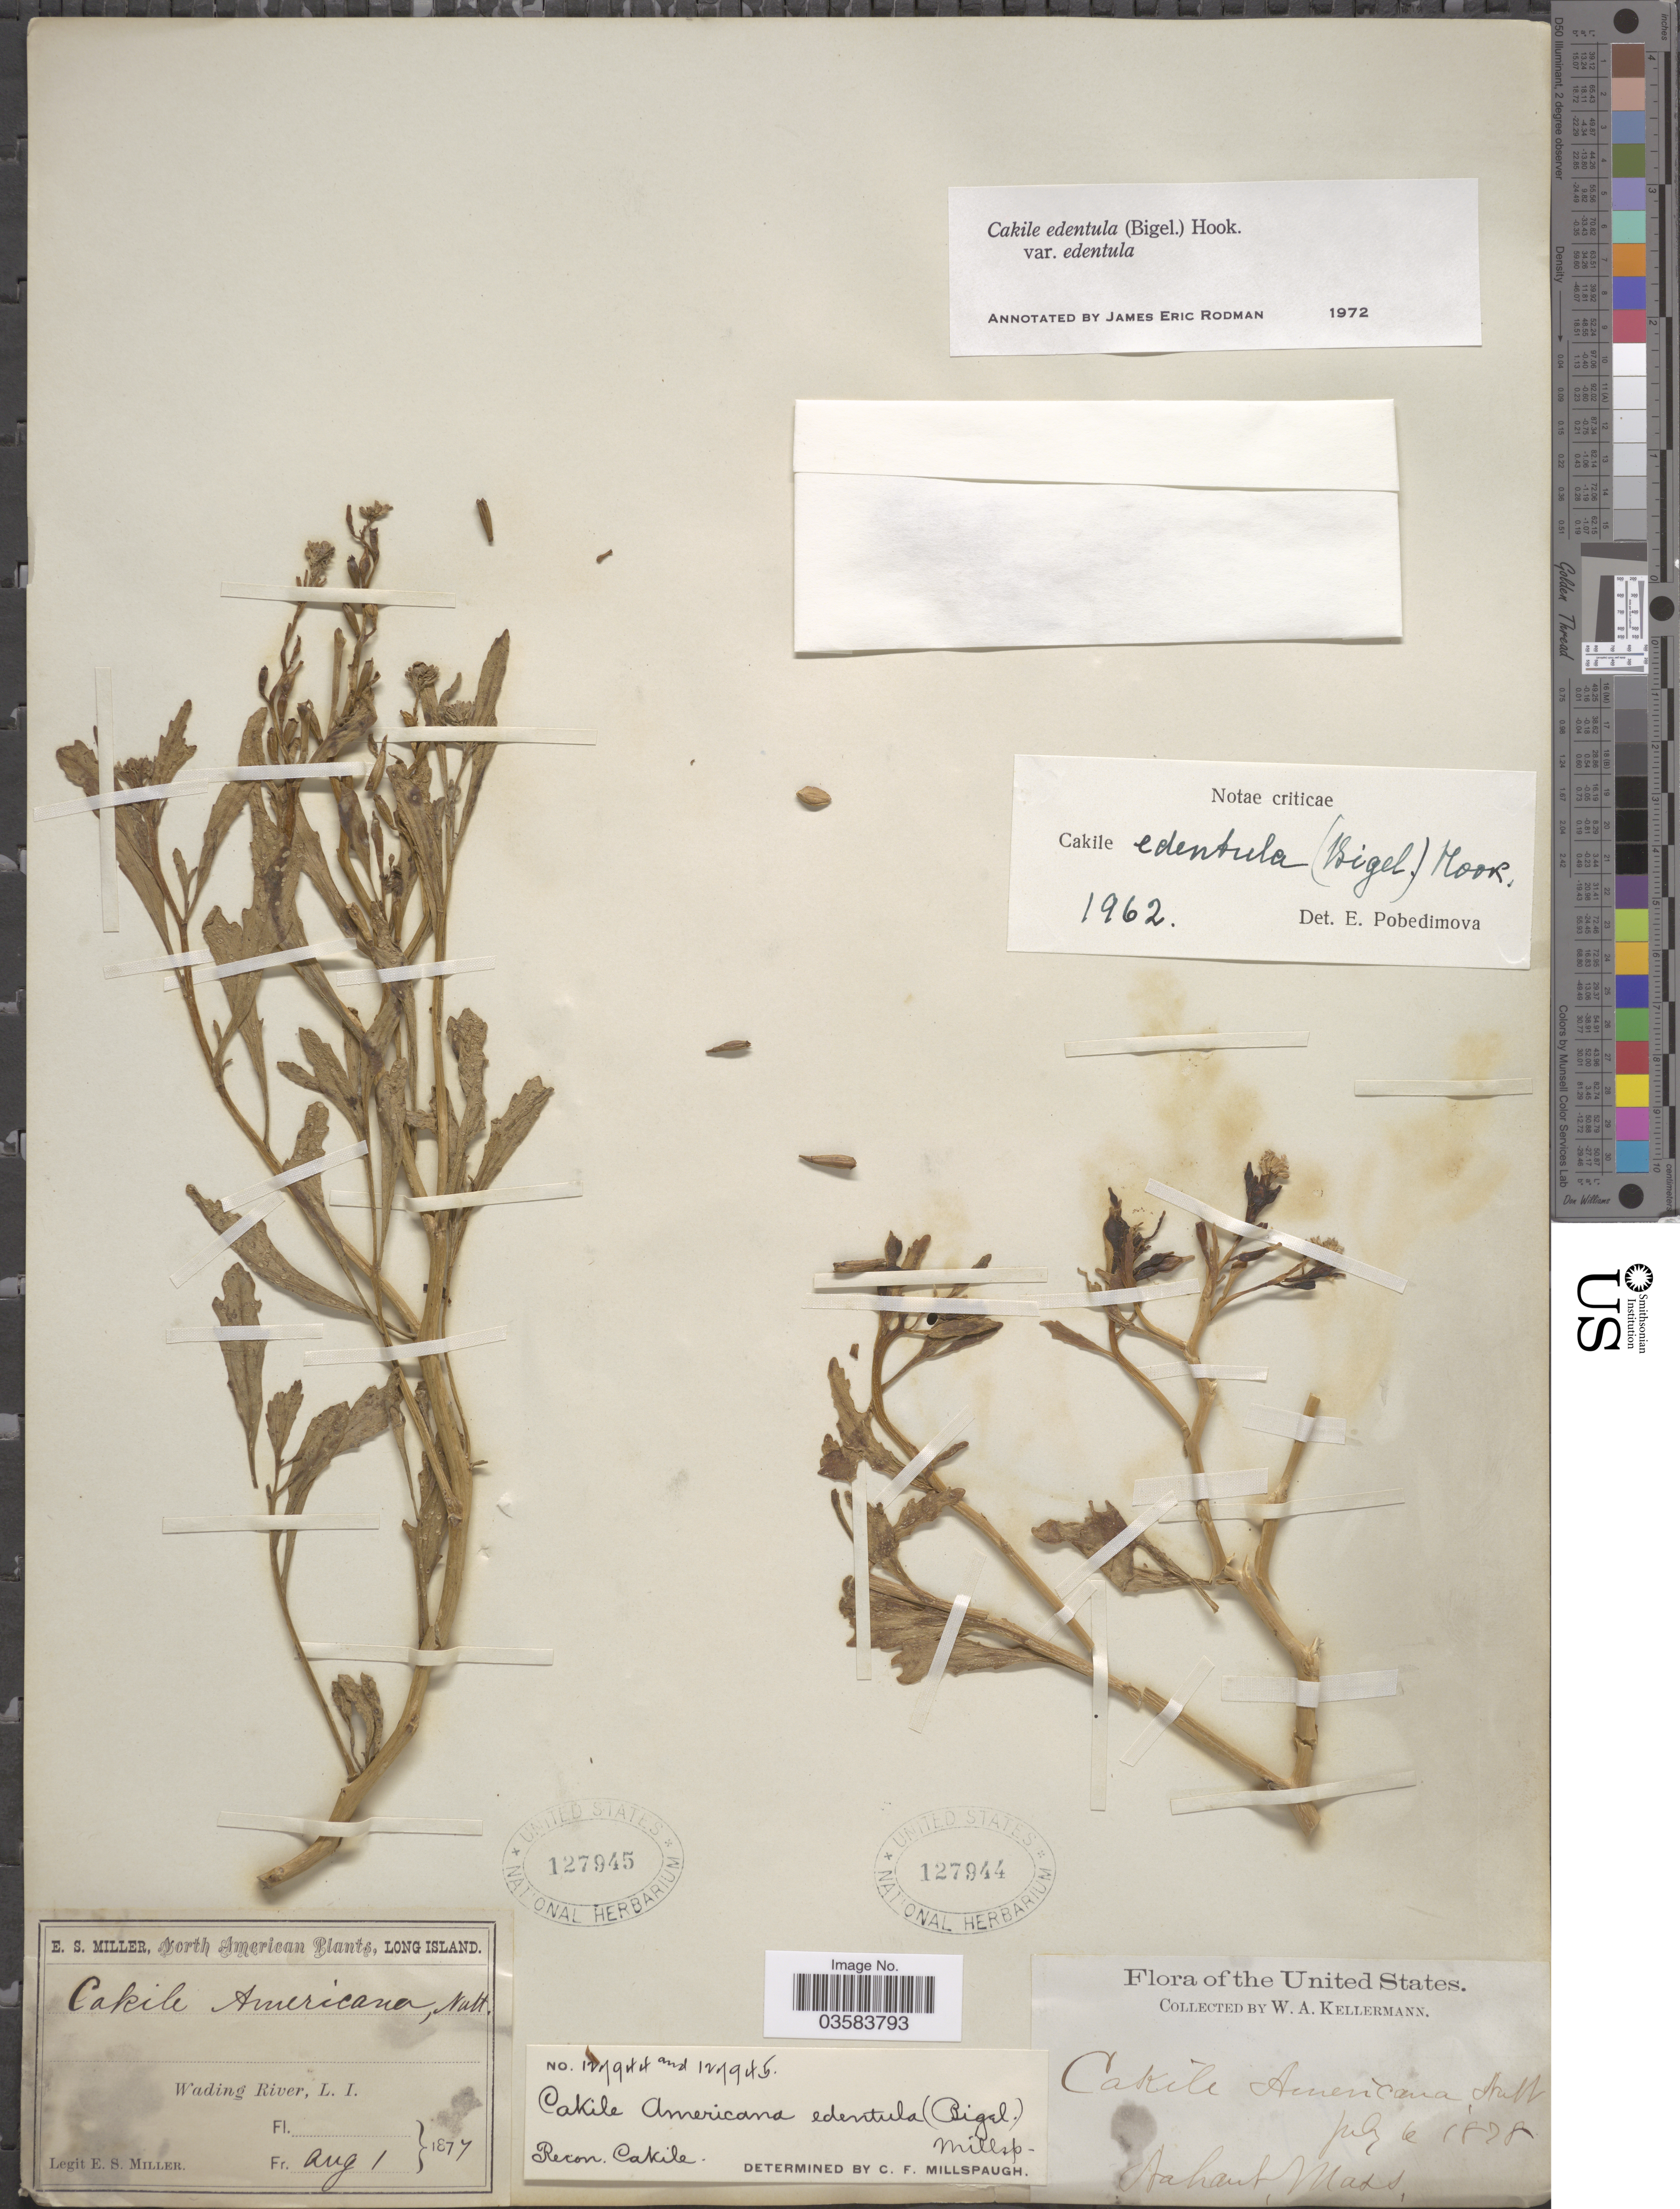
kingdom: Plantae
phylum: Tracheophyta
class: Magnoliopsida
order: Brassicales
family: Brassicaceae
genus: Cakile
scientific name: Cakile edentula var. edentula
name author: (Bigelow) Hook.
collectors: E. S. Miller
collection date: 1817-08-01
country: United States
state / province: New York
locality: Wading River, L.I.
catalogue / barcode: US 127945